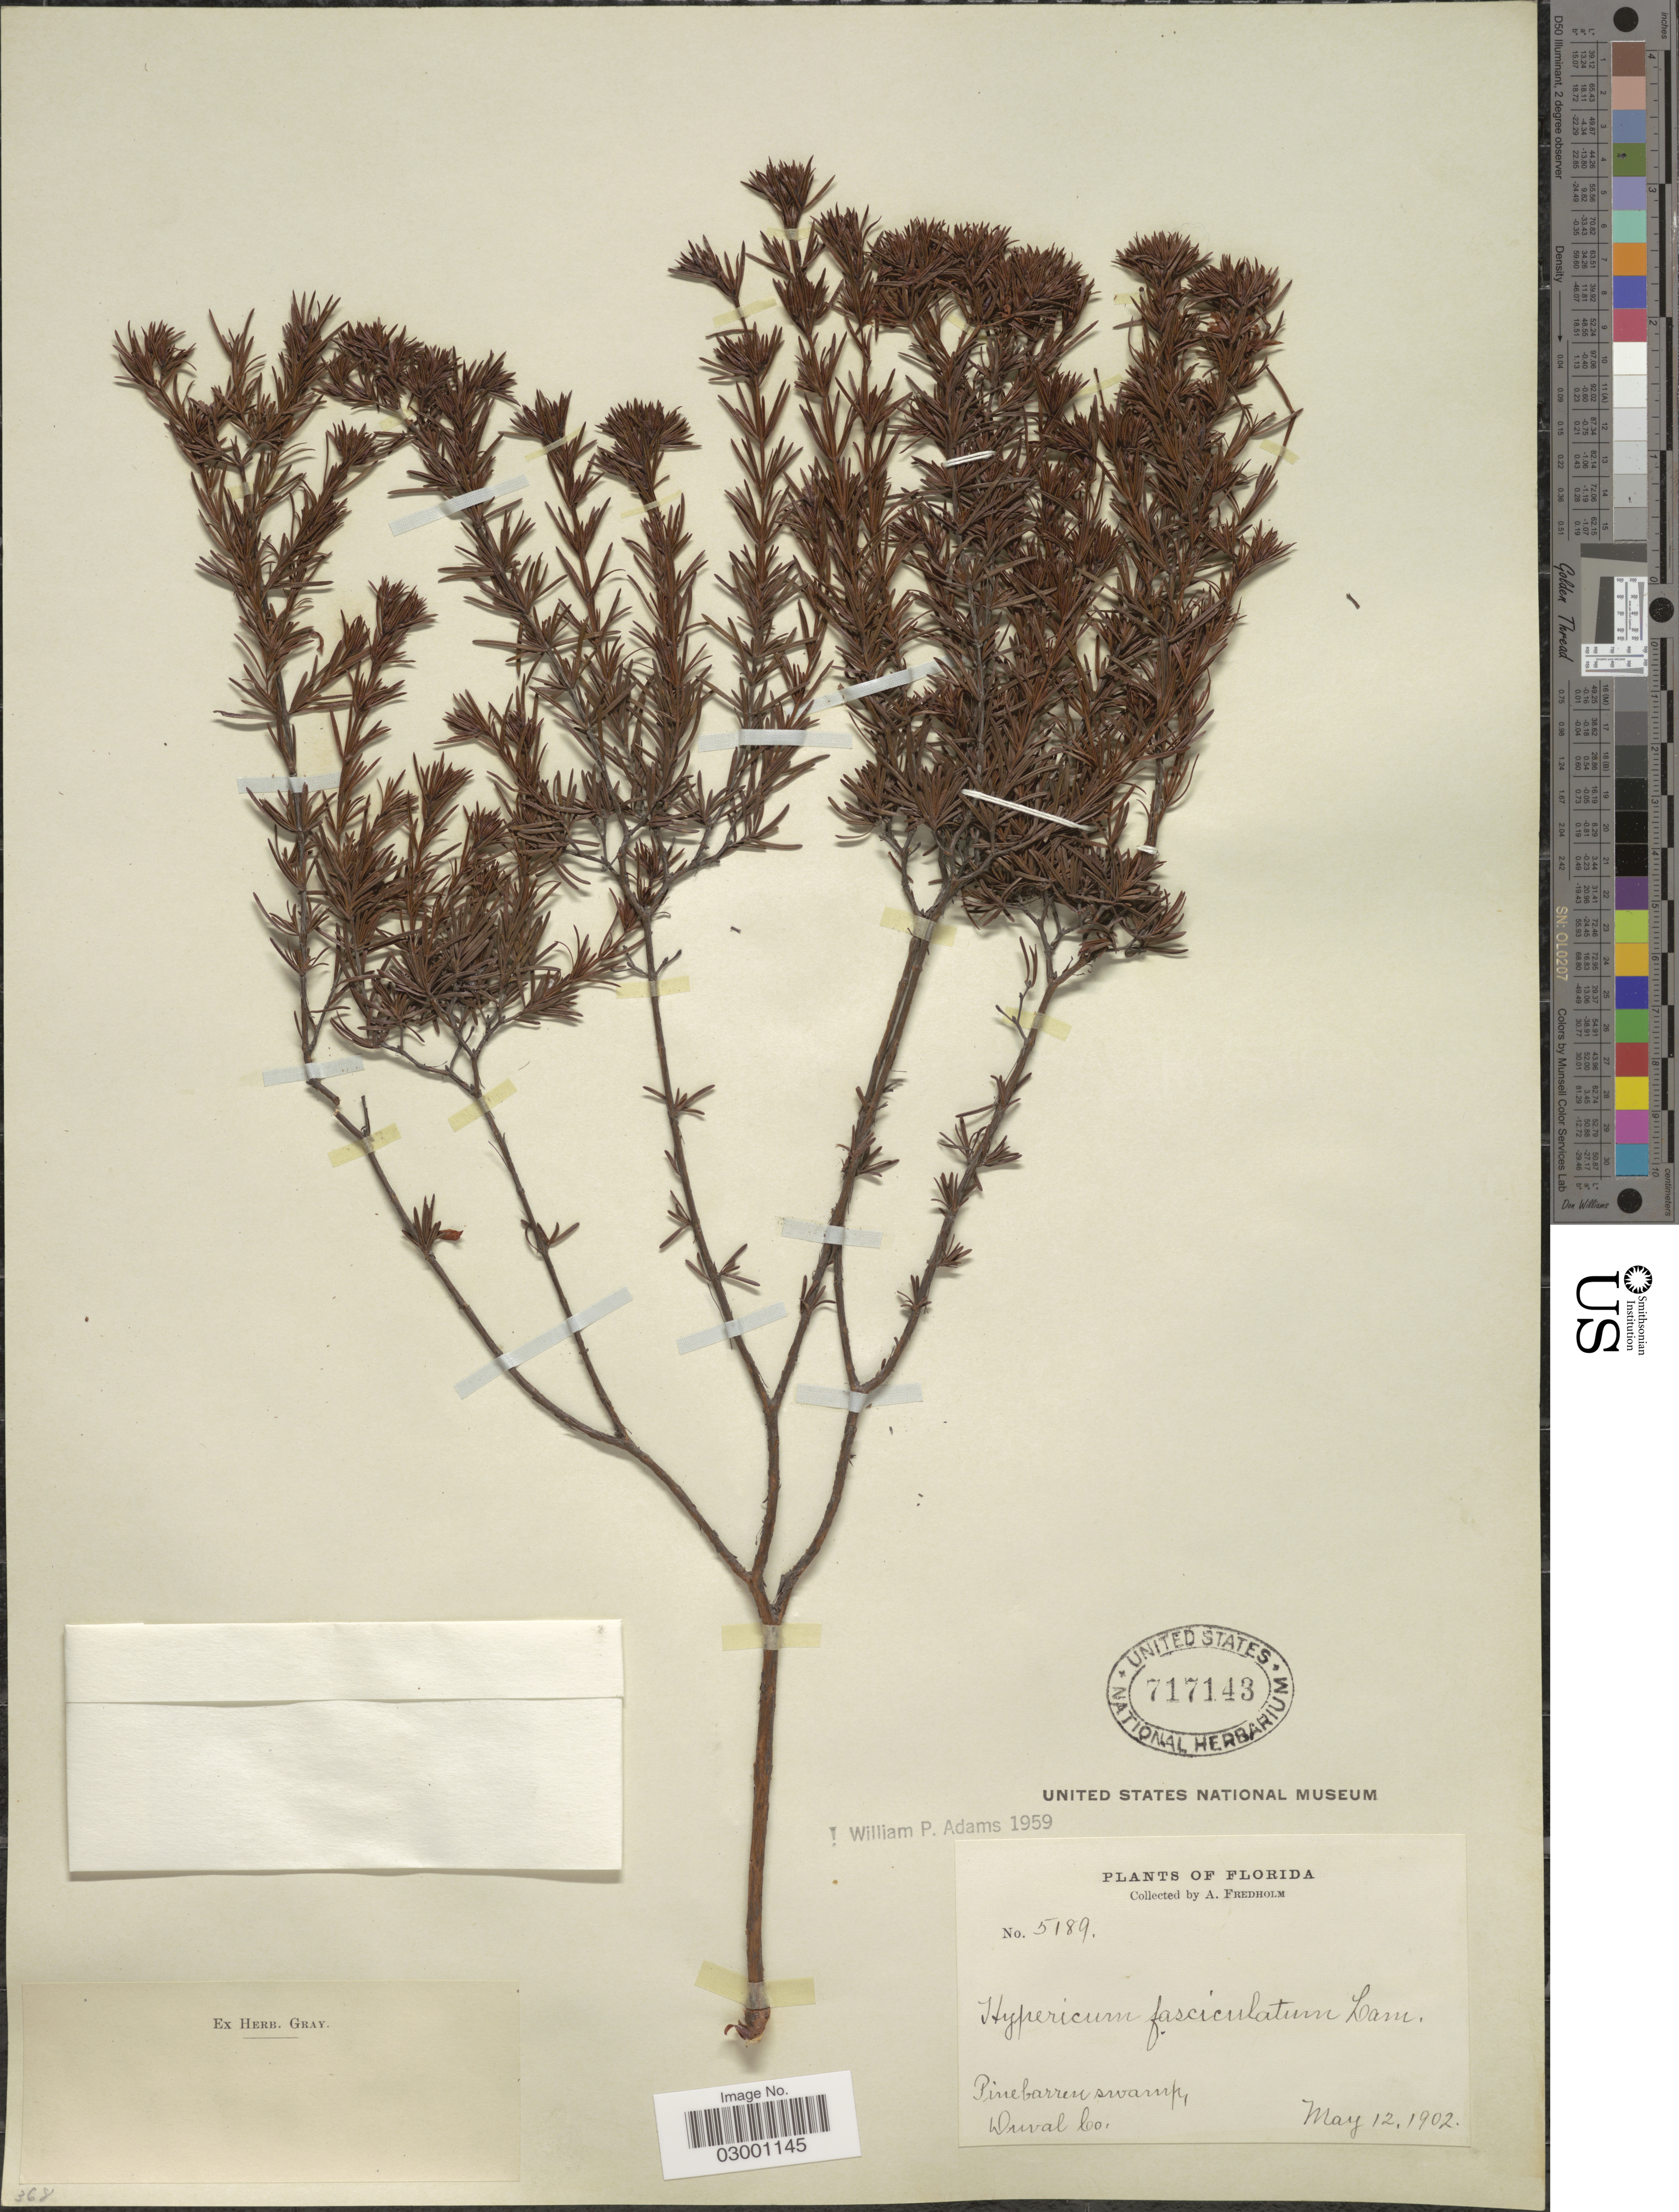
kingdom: Plantae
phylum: Tracheophyta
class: Magnoliopsida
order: Malpighiales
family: Hypericaceae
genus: Hypericum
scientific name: Hypericum fasciculatum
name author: Lam.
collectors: A. Fredholm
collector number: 5189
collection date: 1902-05-12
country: United States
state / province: Florida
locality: Duval Co.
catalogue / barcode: US 717143